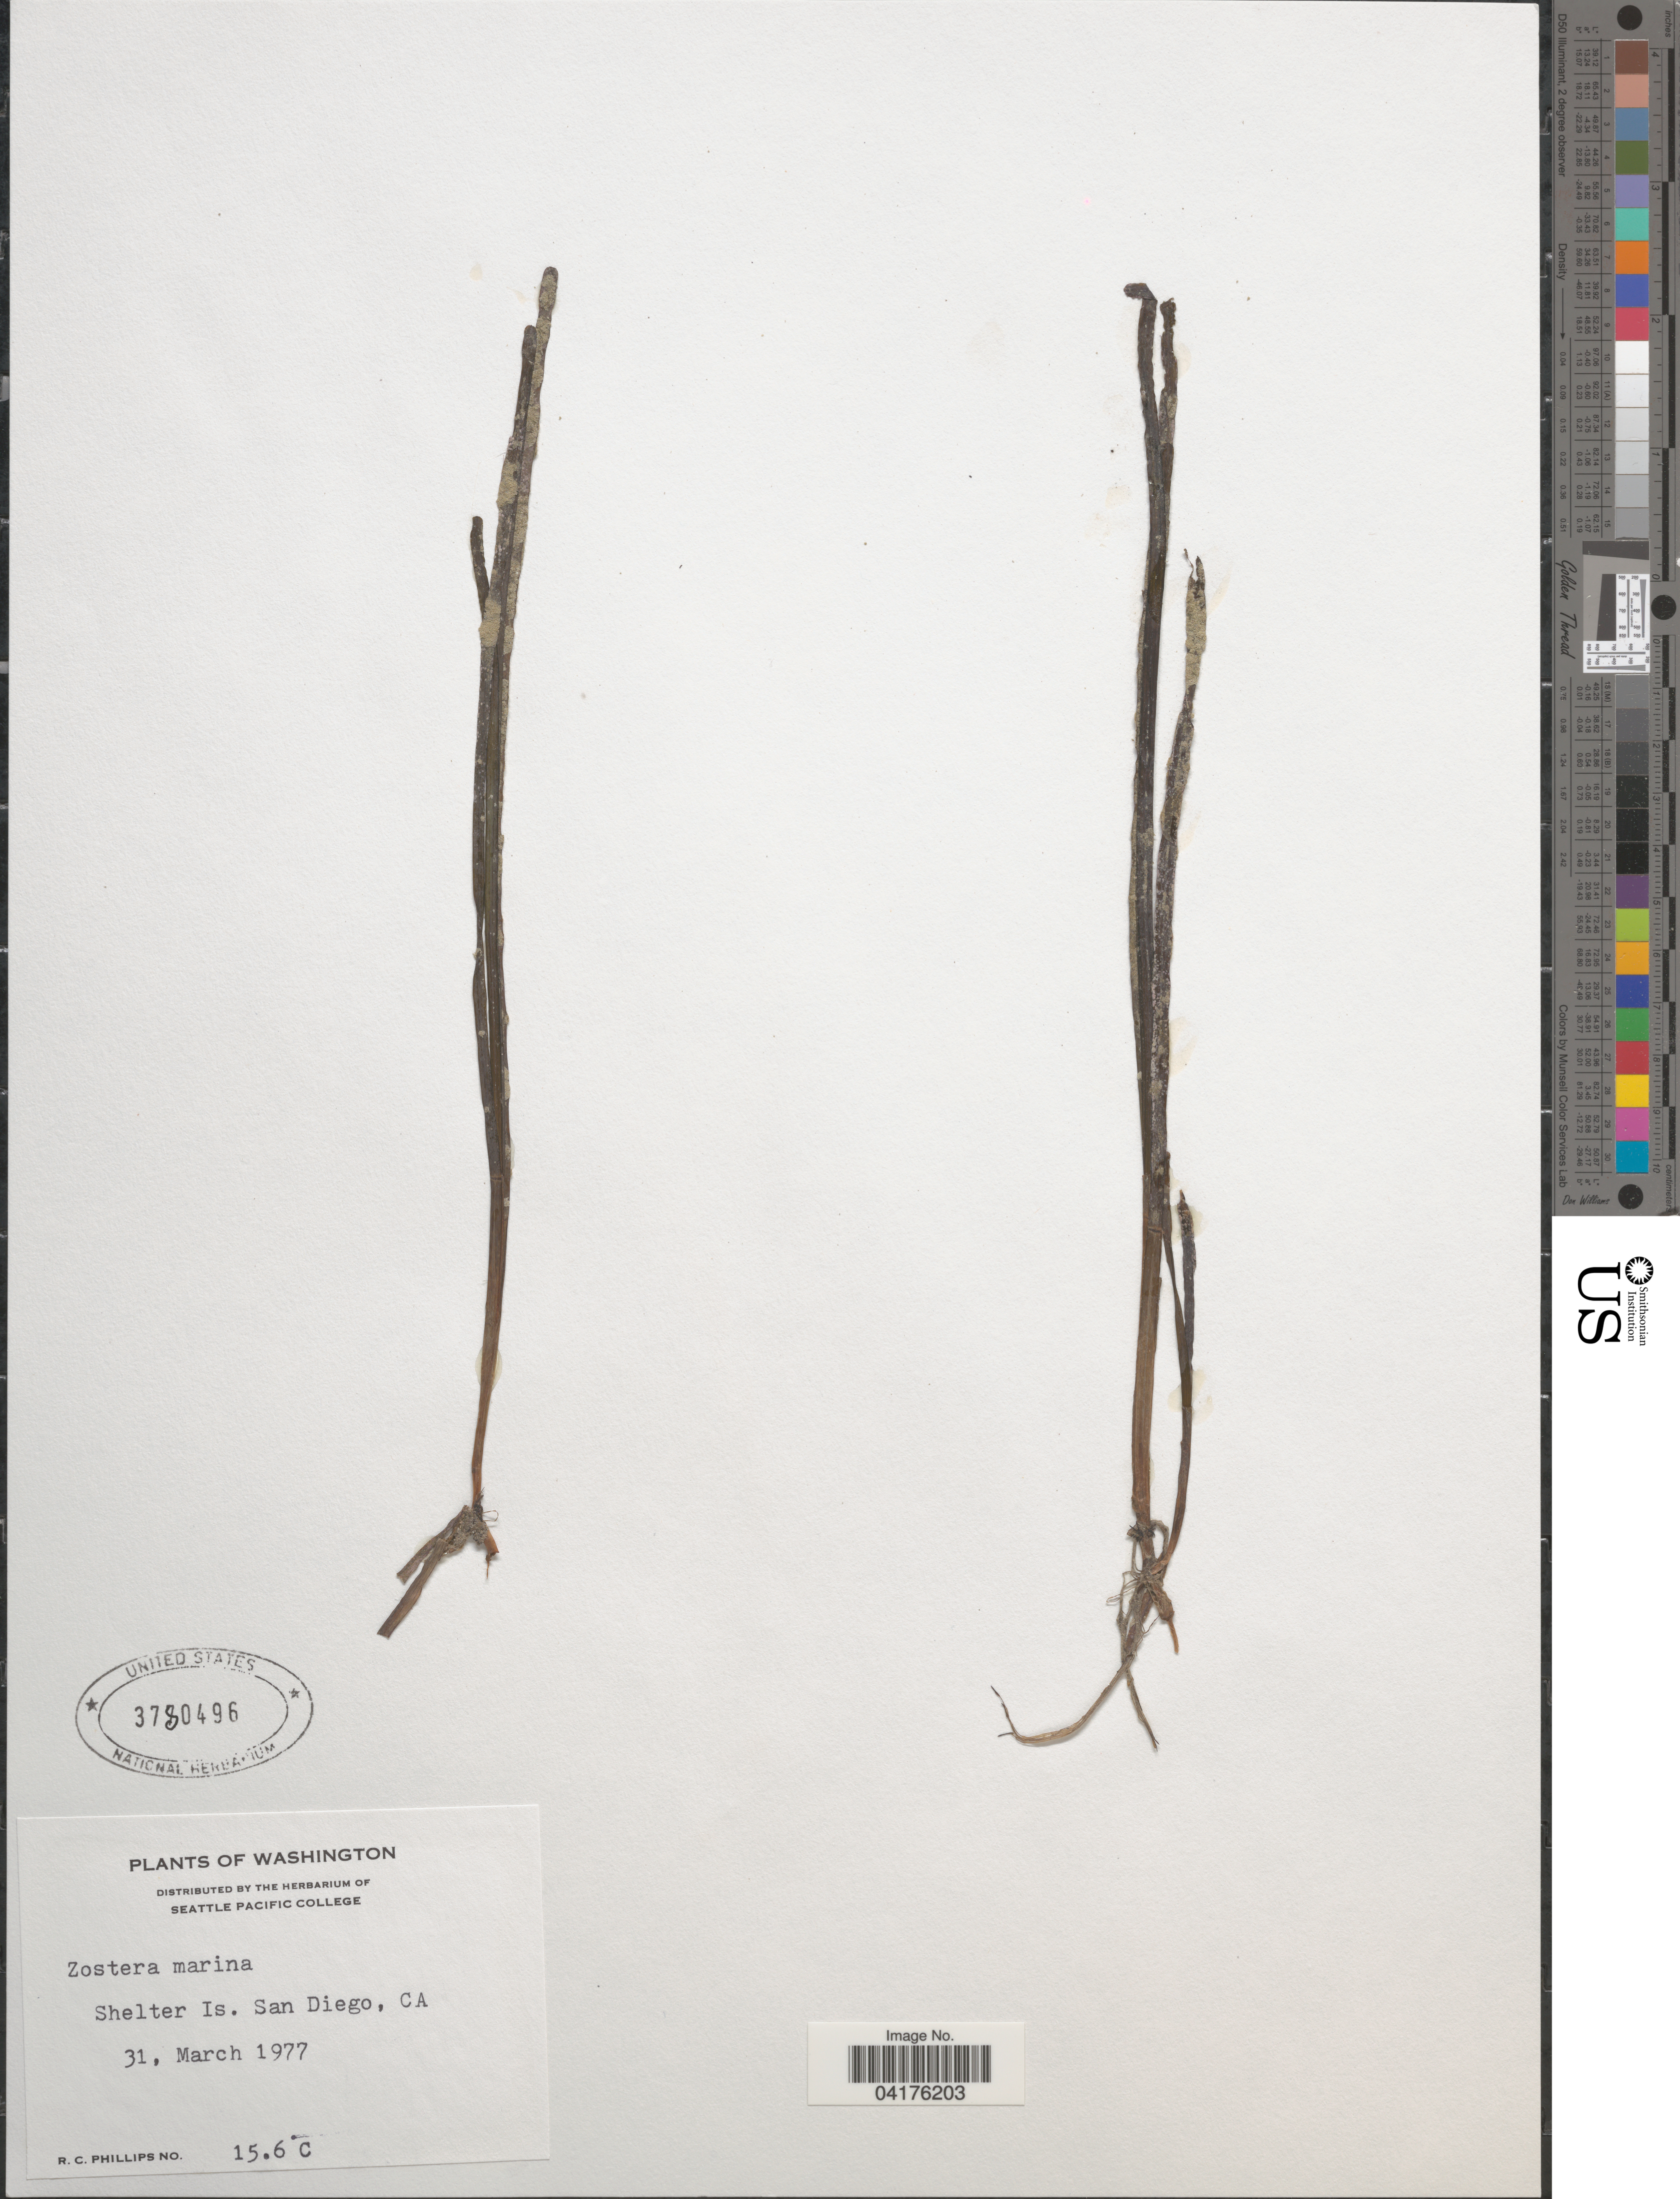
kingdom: Plantae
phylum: Tracheophyta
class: Liliopsida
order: Alismatales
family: Zosteraceae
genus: Zostera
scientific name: Zostera marina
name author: L.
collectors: R. C. Phillips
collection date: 1977-03-31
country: United States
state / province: California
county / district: San Diego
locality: Shelter Is. San Diego.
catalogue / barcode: US 3780496